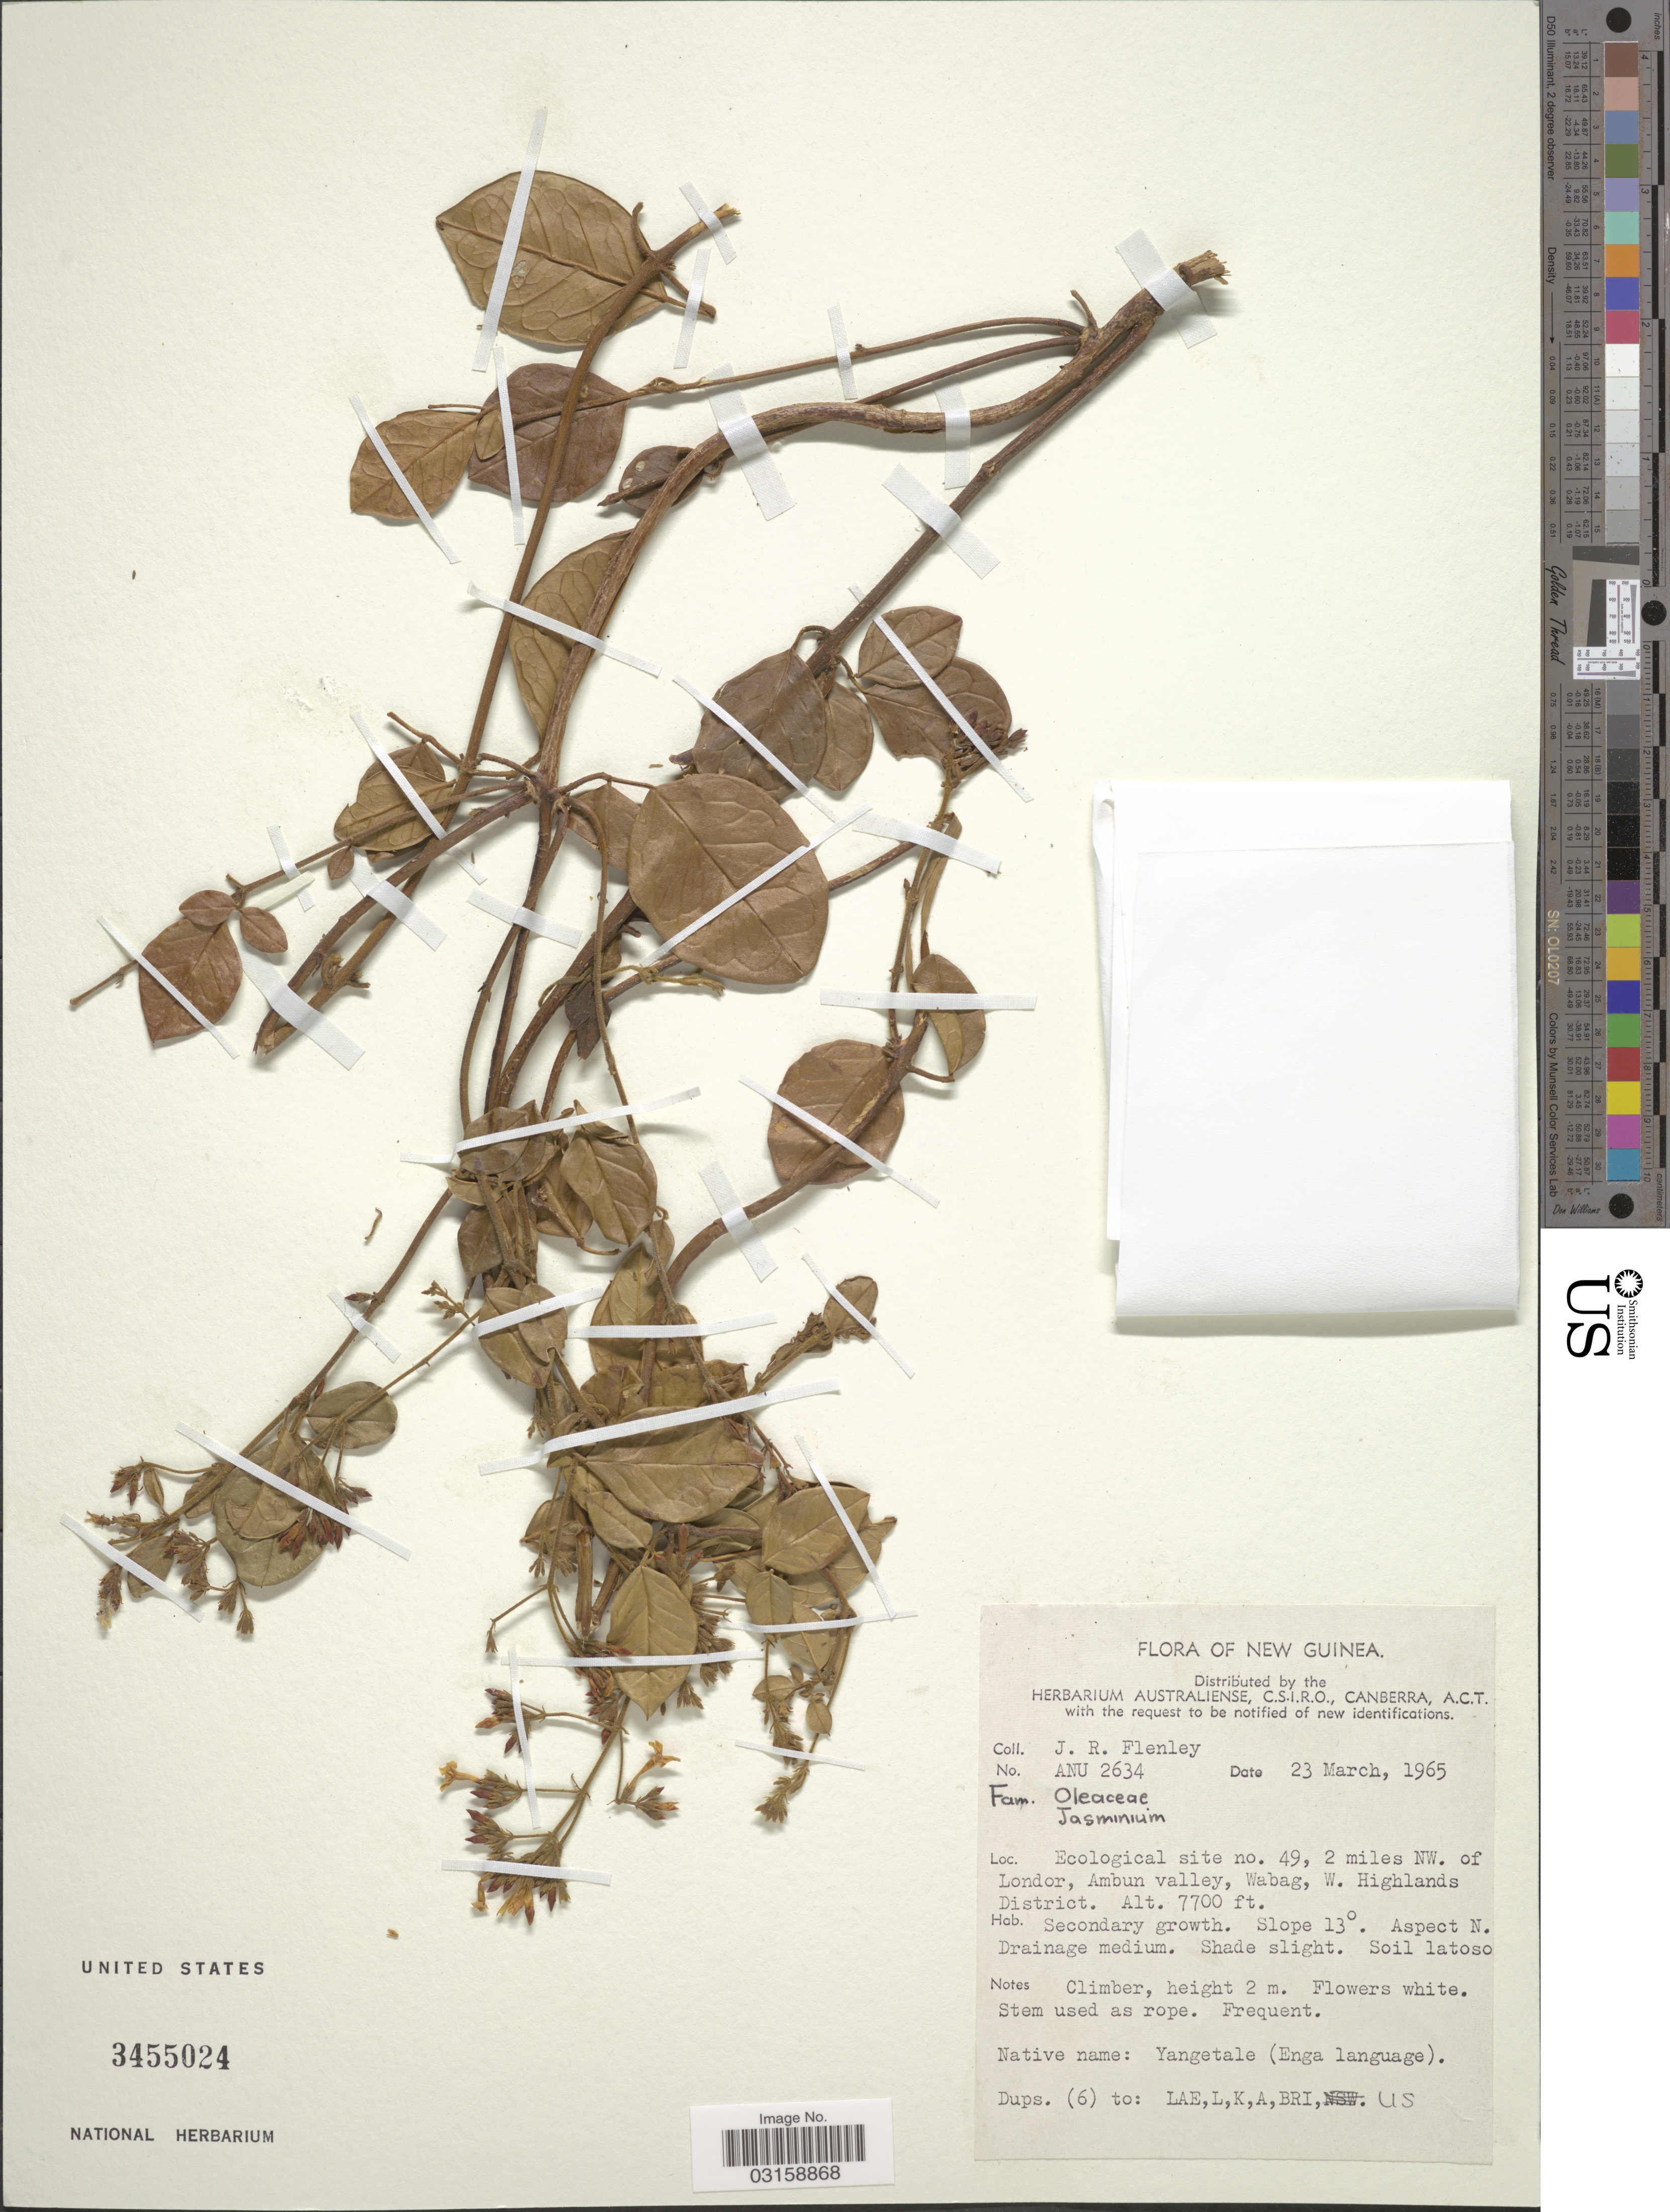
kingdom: Plantae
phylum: Tracheophyta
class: Magnoliopsida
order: Lamiales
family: Oleaceae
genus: Jasminum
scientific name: Jasminum sp.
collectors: J. Flenley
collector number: ANU 2634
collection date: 1965-03-23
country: Papua New Guinea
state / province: Western Highlands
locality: New Guinea. Ecological site no. 49, 2 miles NW. of Londor, Ambun valley, Wabag, W. Highlands District.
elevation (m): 2347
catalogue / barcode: US 3455024